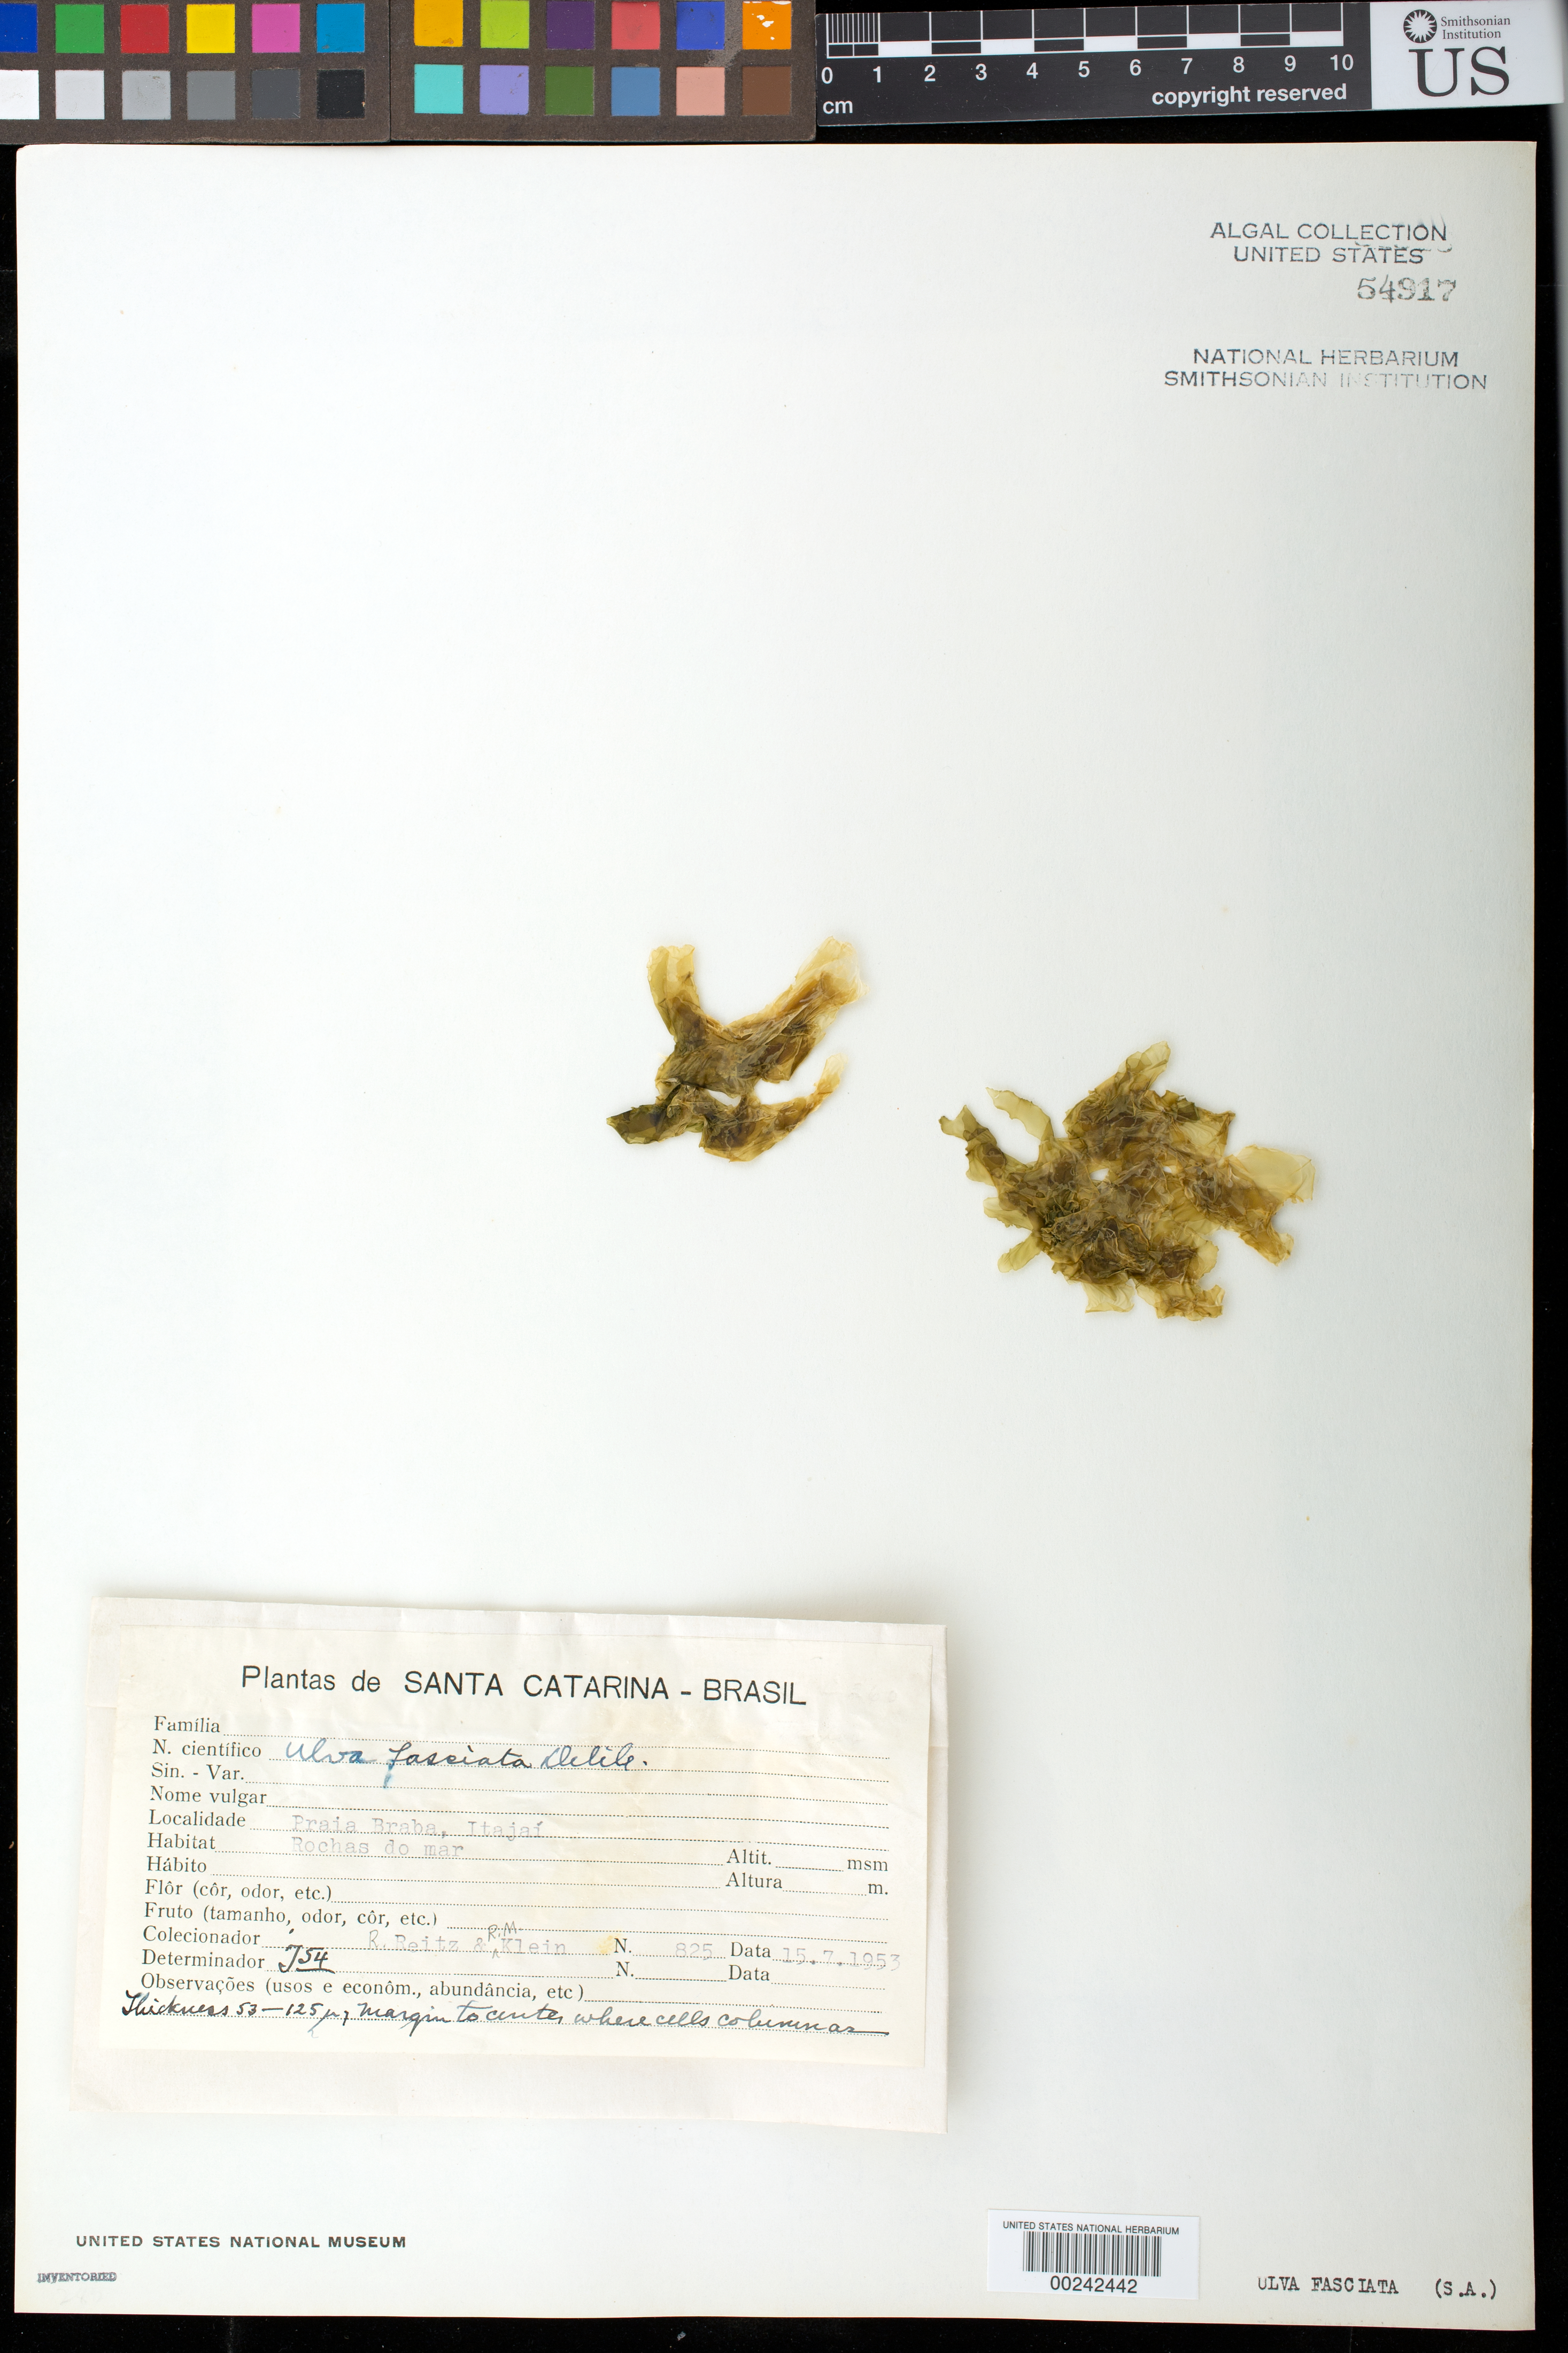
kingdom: Plantae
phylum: Chlorophyta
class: Ulvophyceae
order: Ulvales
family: Ulvaceae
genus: Ulva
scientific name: Ulva lactuca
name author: L.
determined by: Algae name updating Project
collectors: R. Reitz & R. M. Klein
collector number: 825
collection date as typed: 15 Jul 1953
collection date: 1953-07-15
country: Brazil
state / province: Santa Catarina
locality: Itajai, praia braba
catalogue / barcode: US 54917